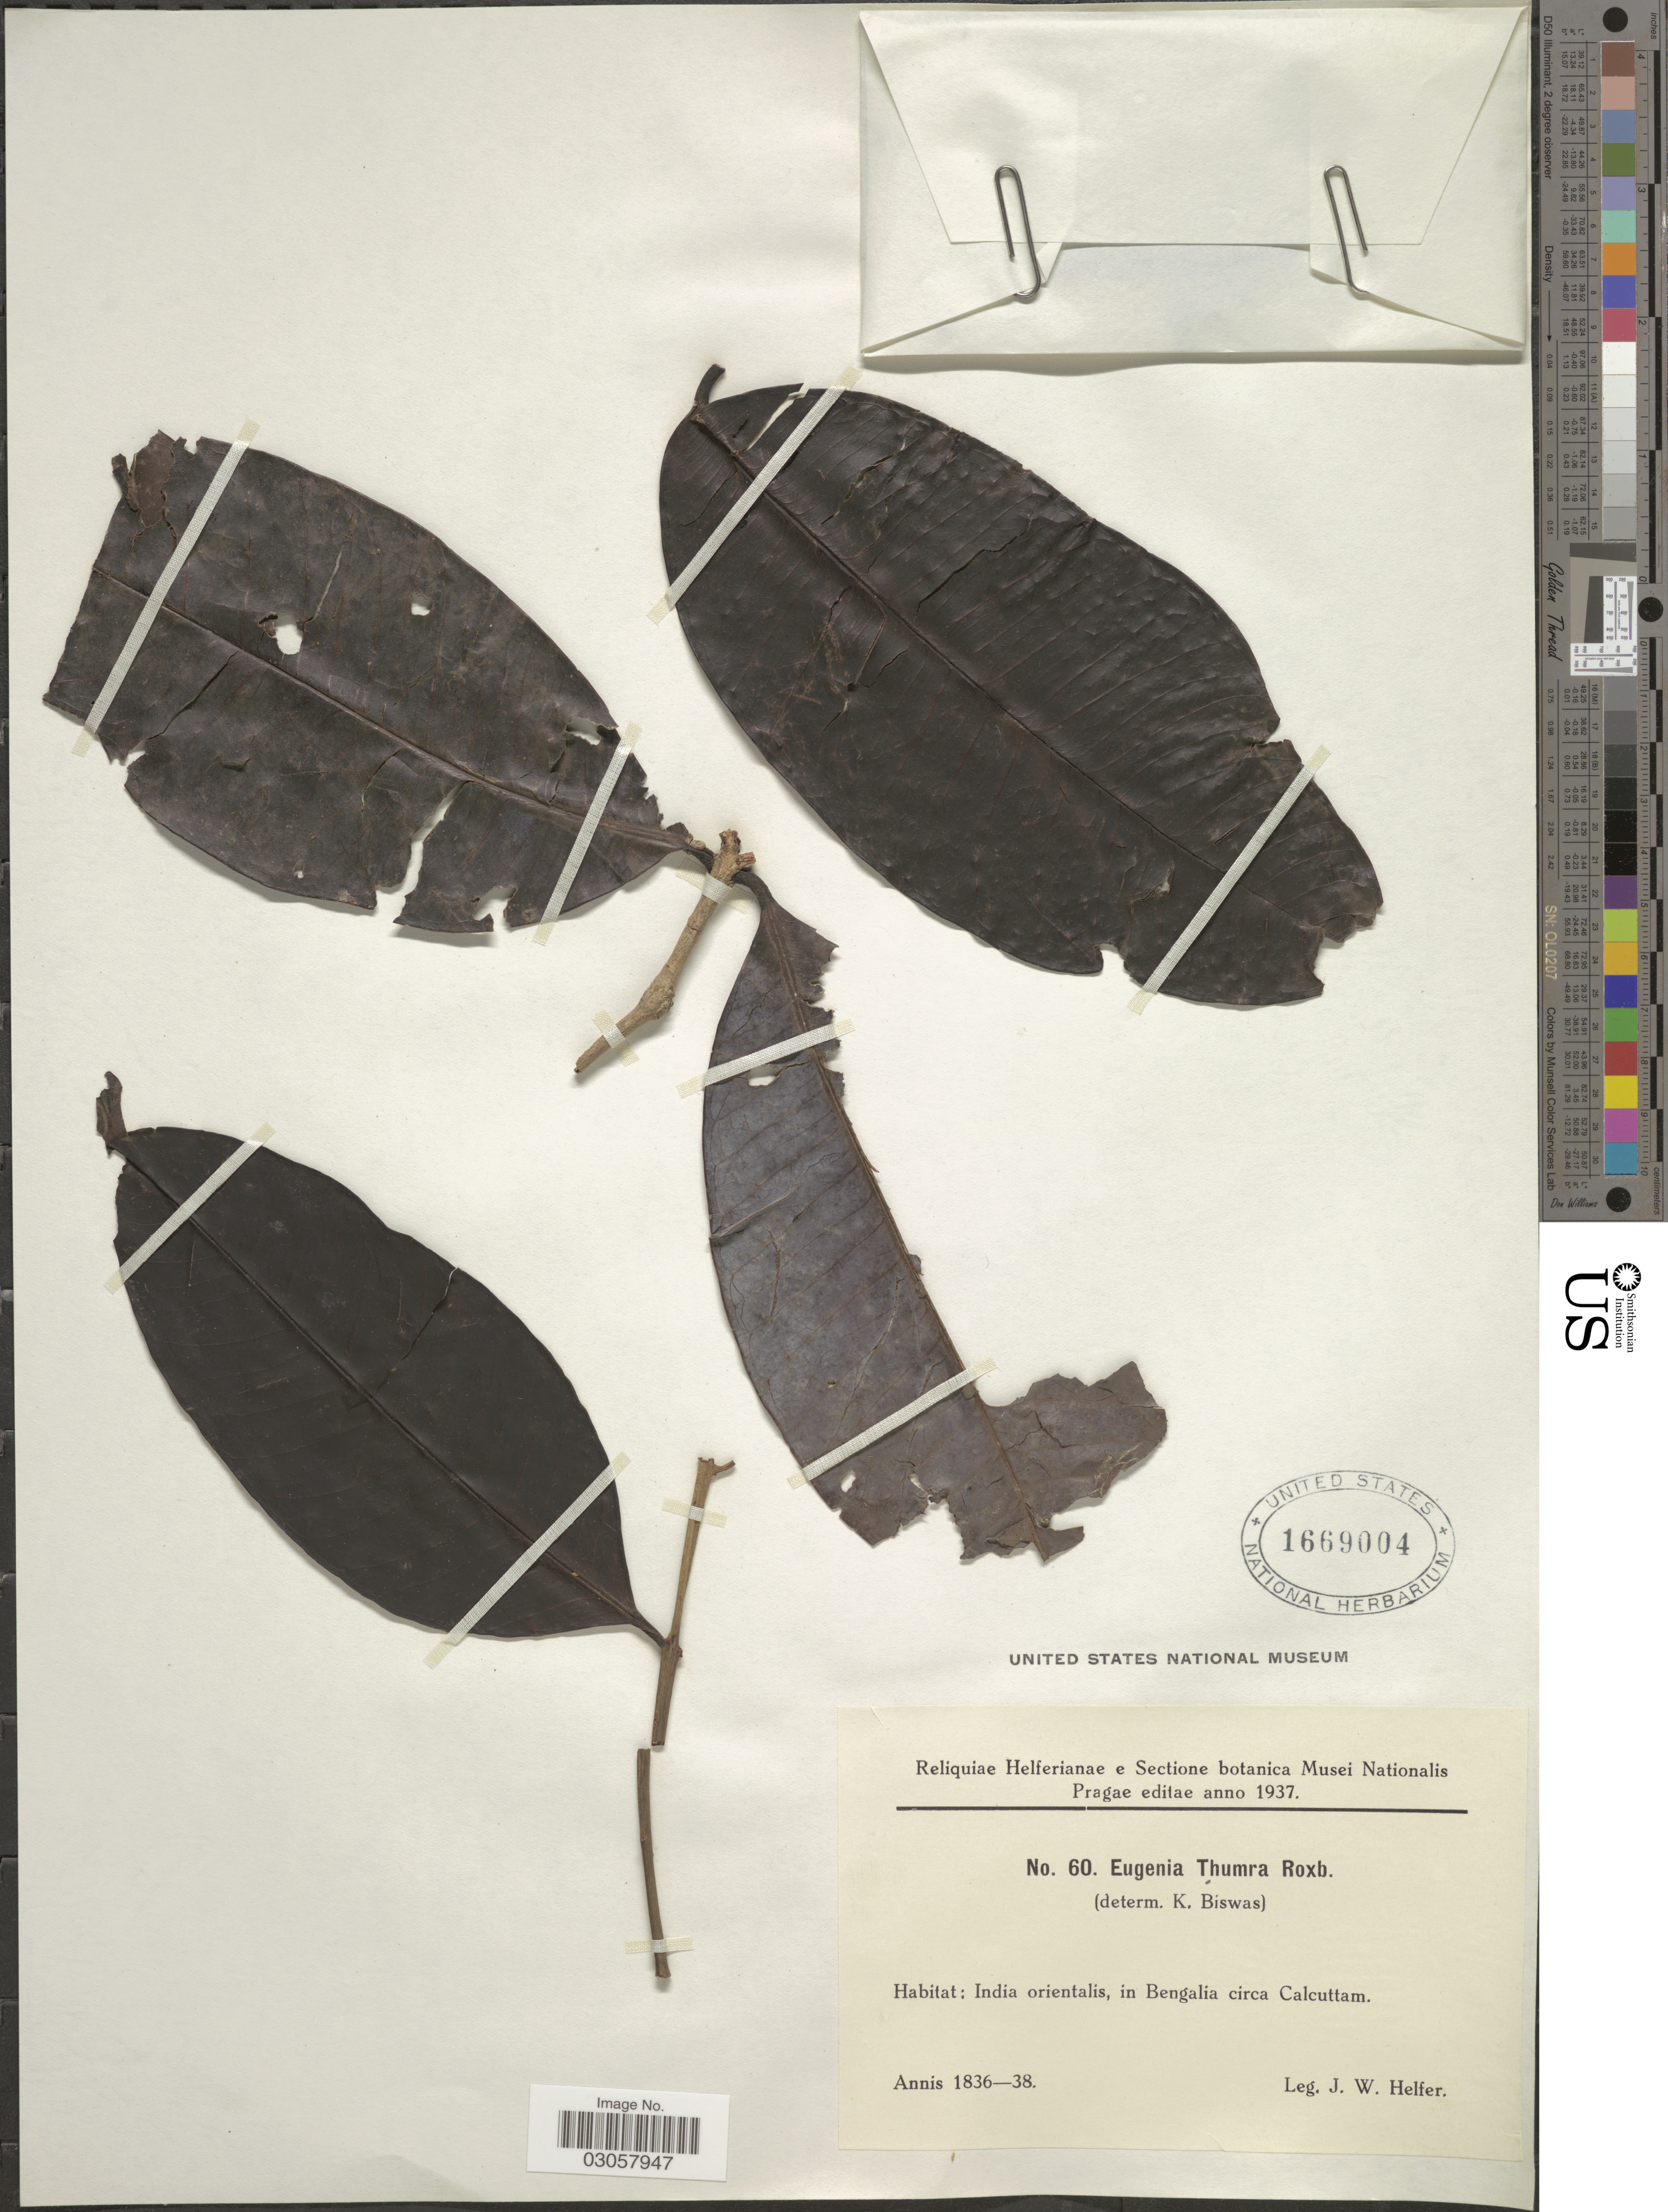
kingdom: Plantae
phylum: Tracheophyta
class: Magnoliopsida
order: Myrtales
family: Myrtaceae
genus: Syzygium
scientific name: Syzygium thumra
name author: (Roxb.) Mason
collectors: J. W. Helfer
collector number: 60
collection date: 1836/1838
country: India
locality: India orientalis, in Bengalia circa Calcuttam.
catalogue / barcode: US 1669004